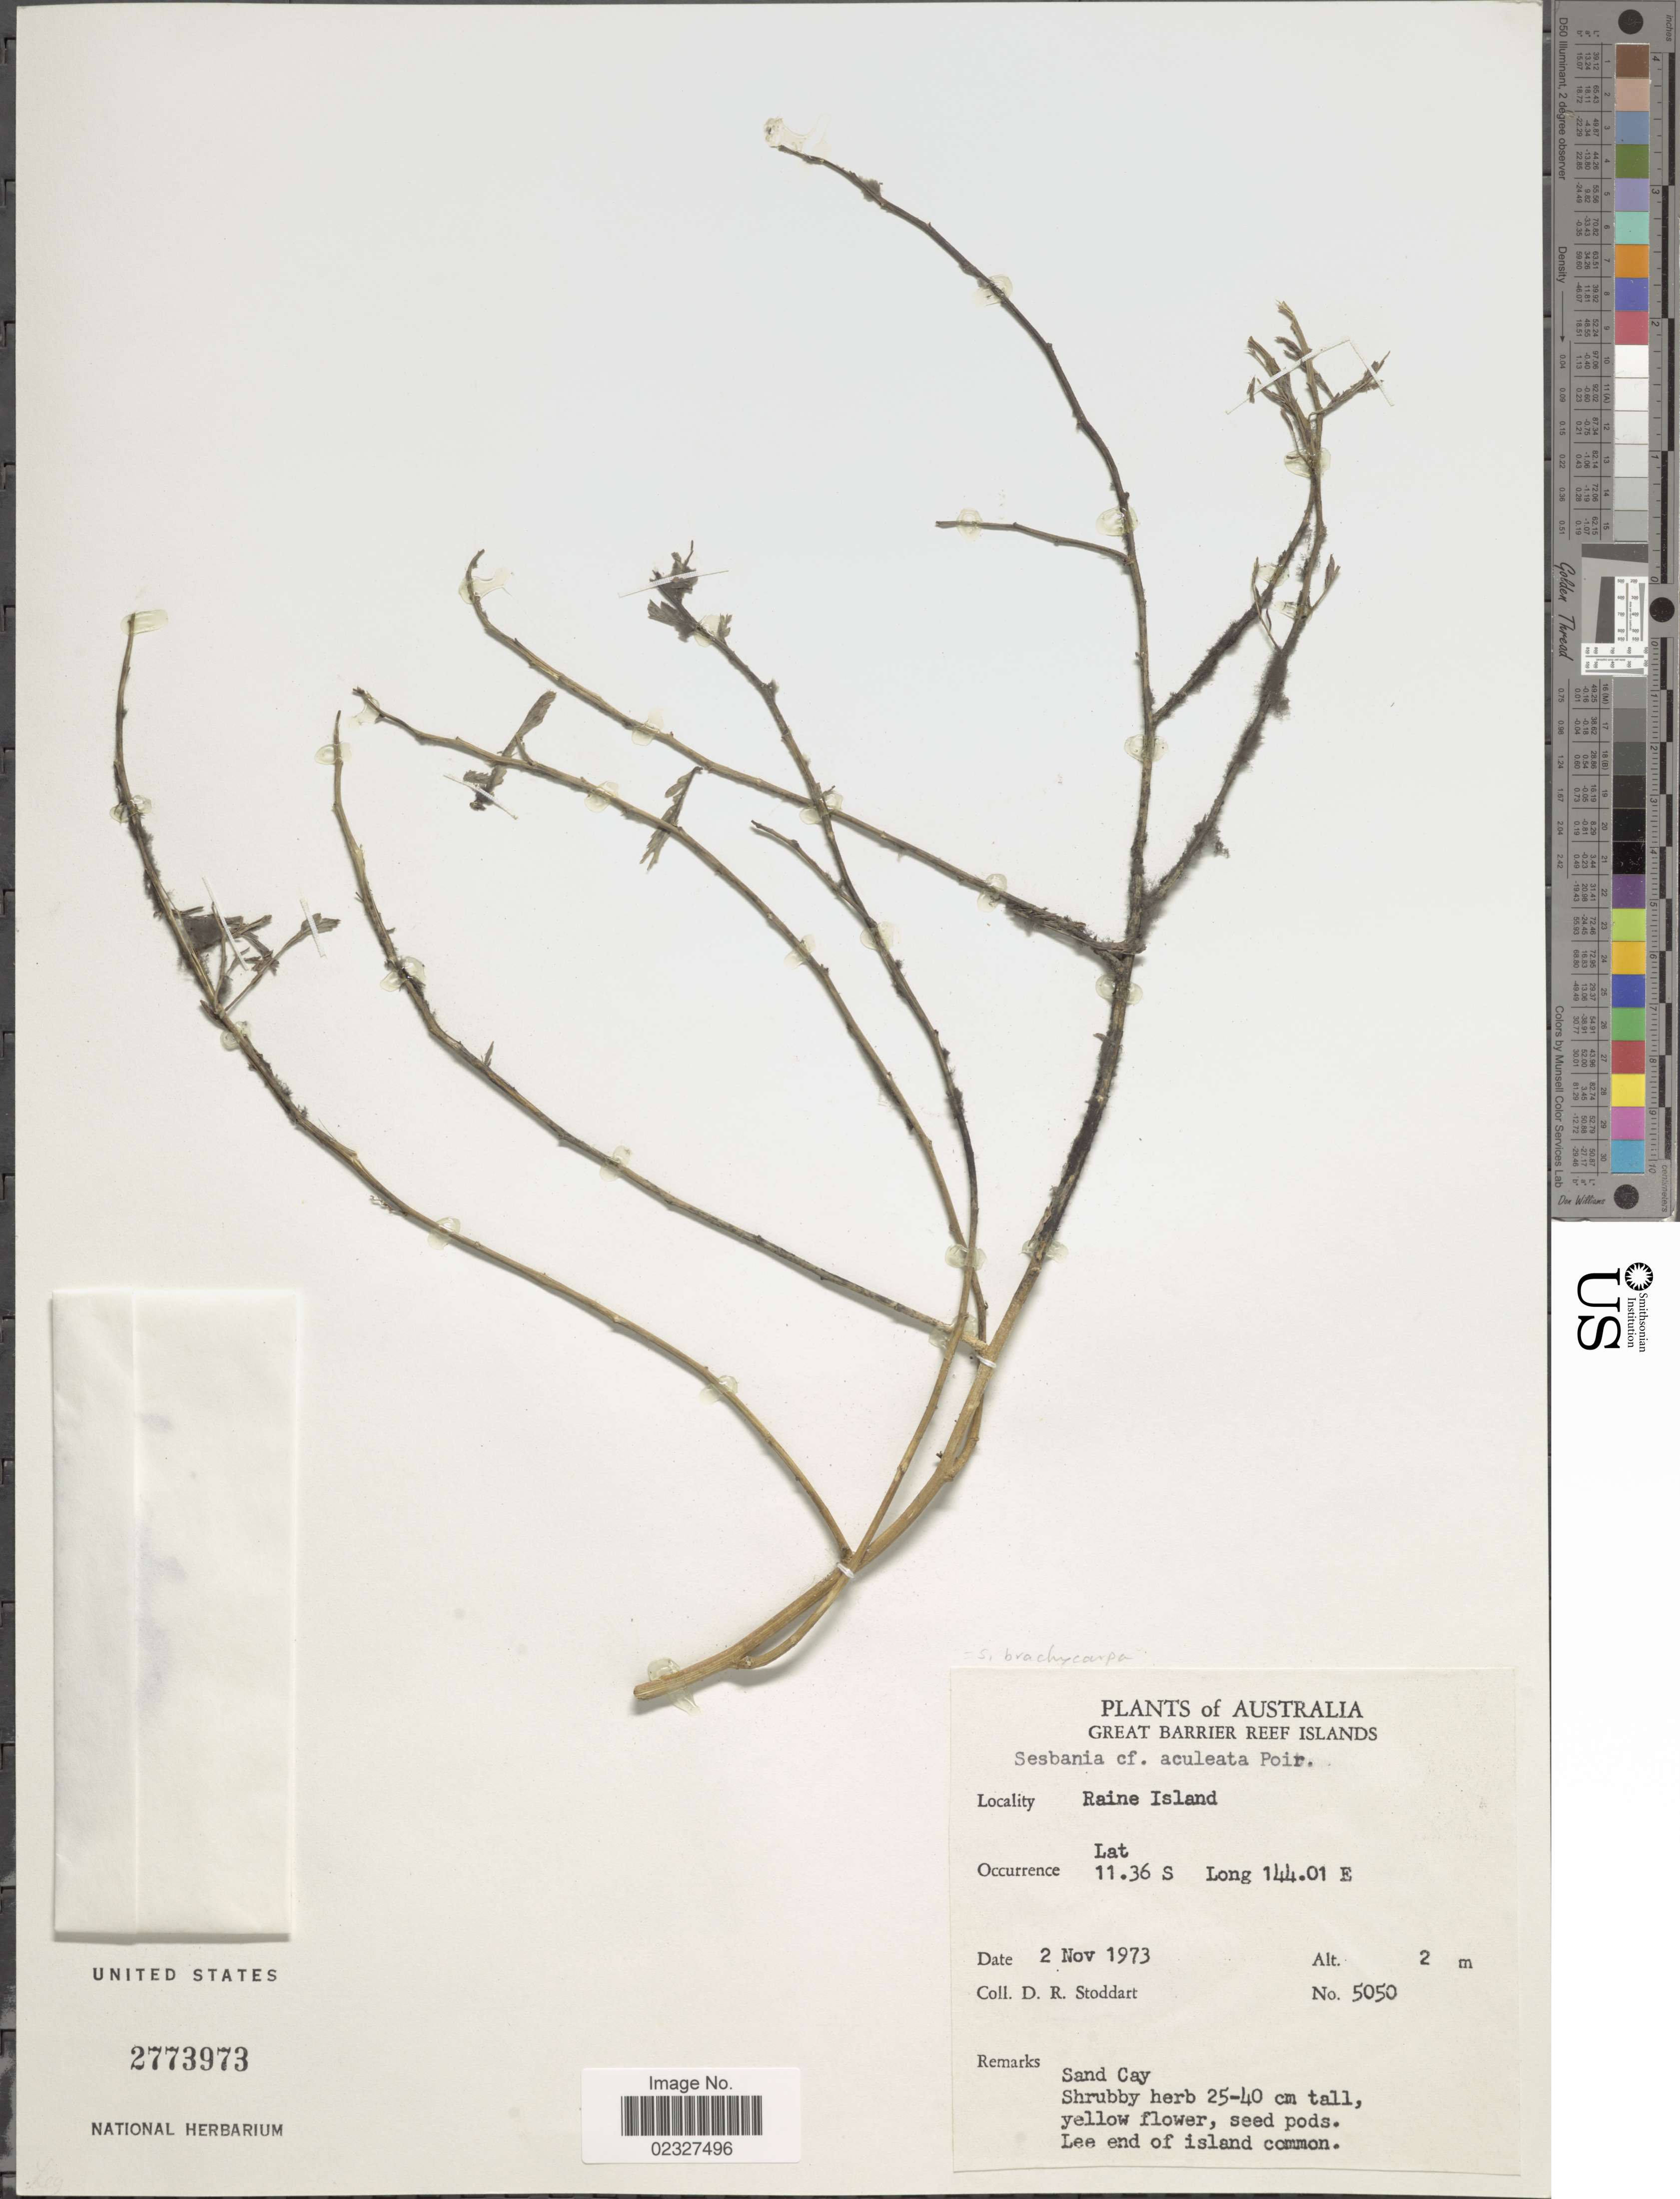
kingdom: Plantae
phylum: Tracheophyta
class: Magnoliopsida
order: Fabales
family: Fabaceae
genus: Sesbania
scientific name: Sesbania brachycarpa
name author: F. Muell.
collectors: D. R. Stoddart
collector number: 5050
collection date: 1973-11-02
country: Australia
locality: Great Barrier Beef Islands, Raine Island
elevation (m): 2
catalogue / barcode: US 2773973